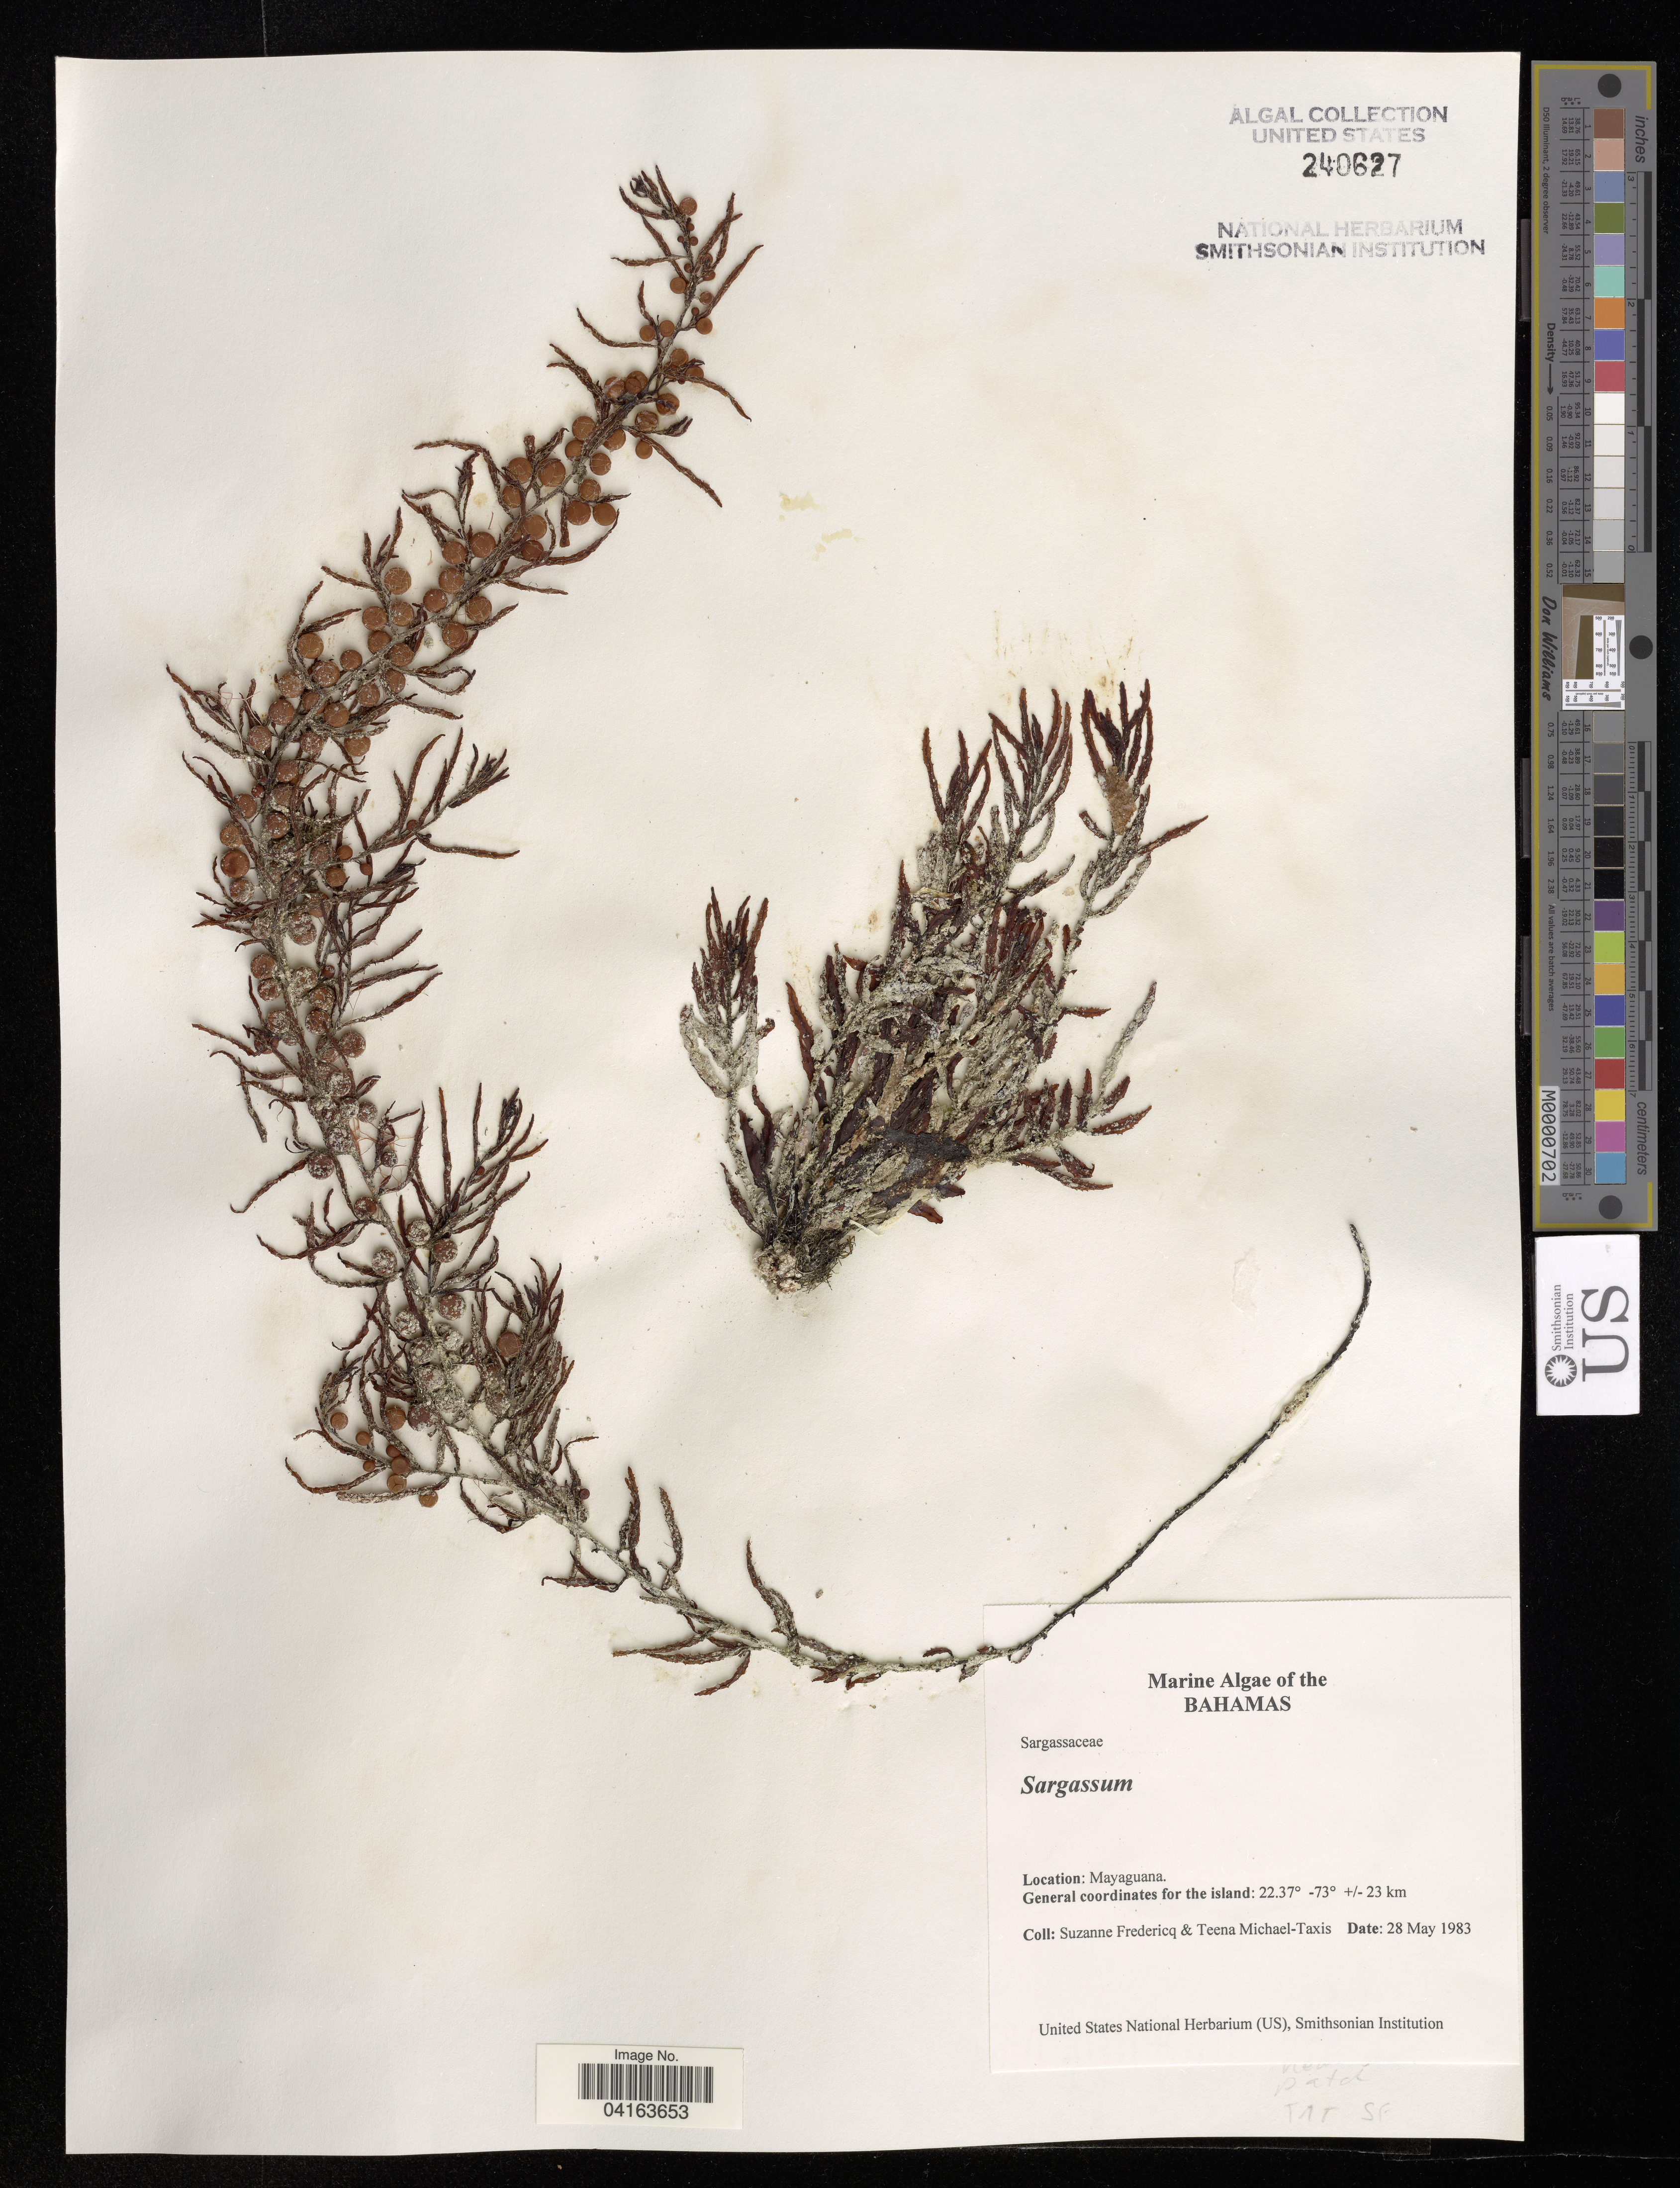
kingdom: Chromista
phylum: Ochrophyta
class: Phaeophyceae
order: Fucales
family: Sargassaceae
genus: Sargassum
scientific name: Sargassum sp.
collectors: S. Fredericq & T. Michael-Taxis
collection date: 1983-05-28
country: Bahamas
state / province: Mayaguana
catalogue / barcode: US 240627